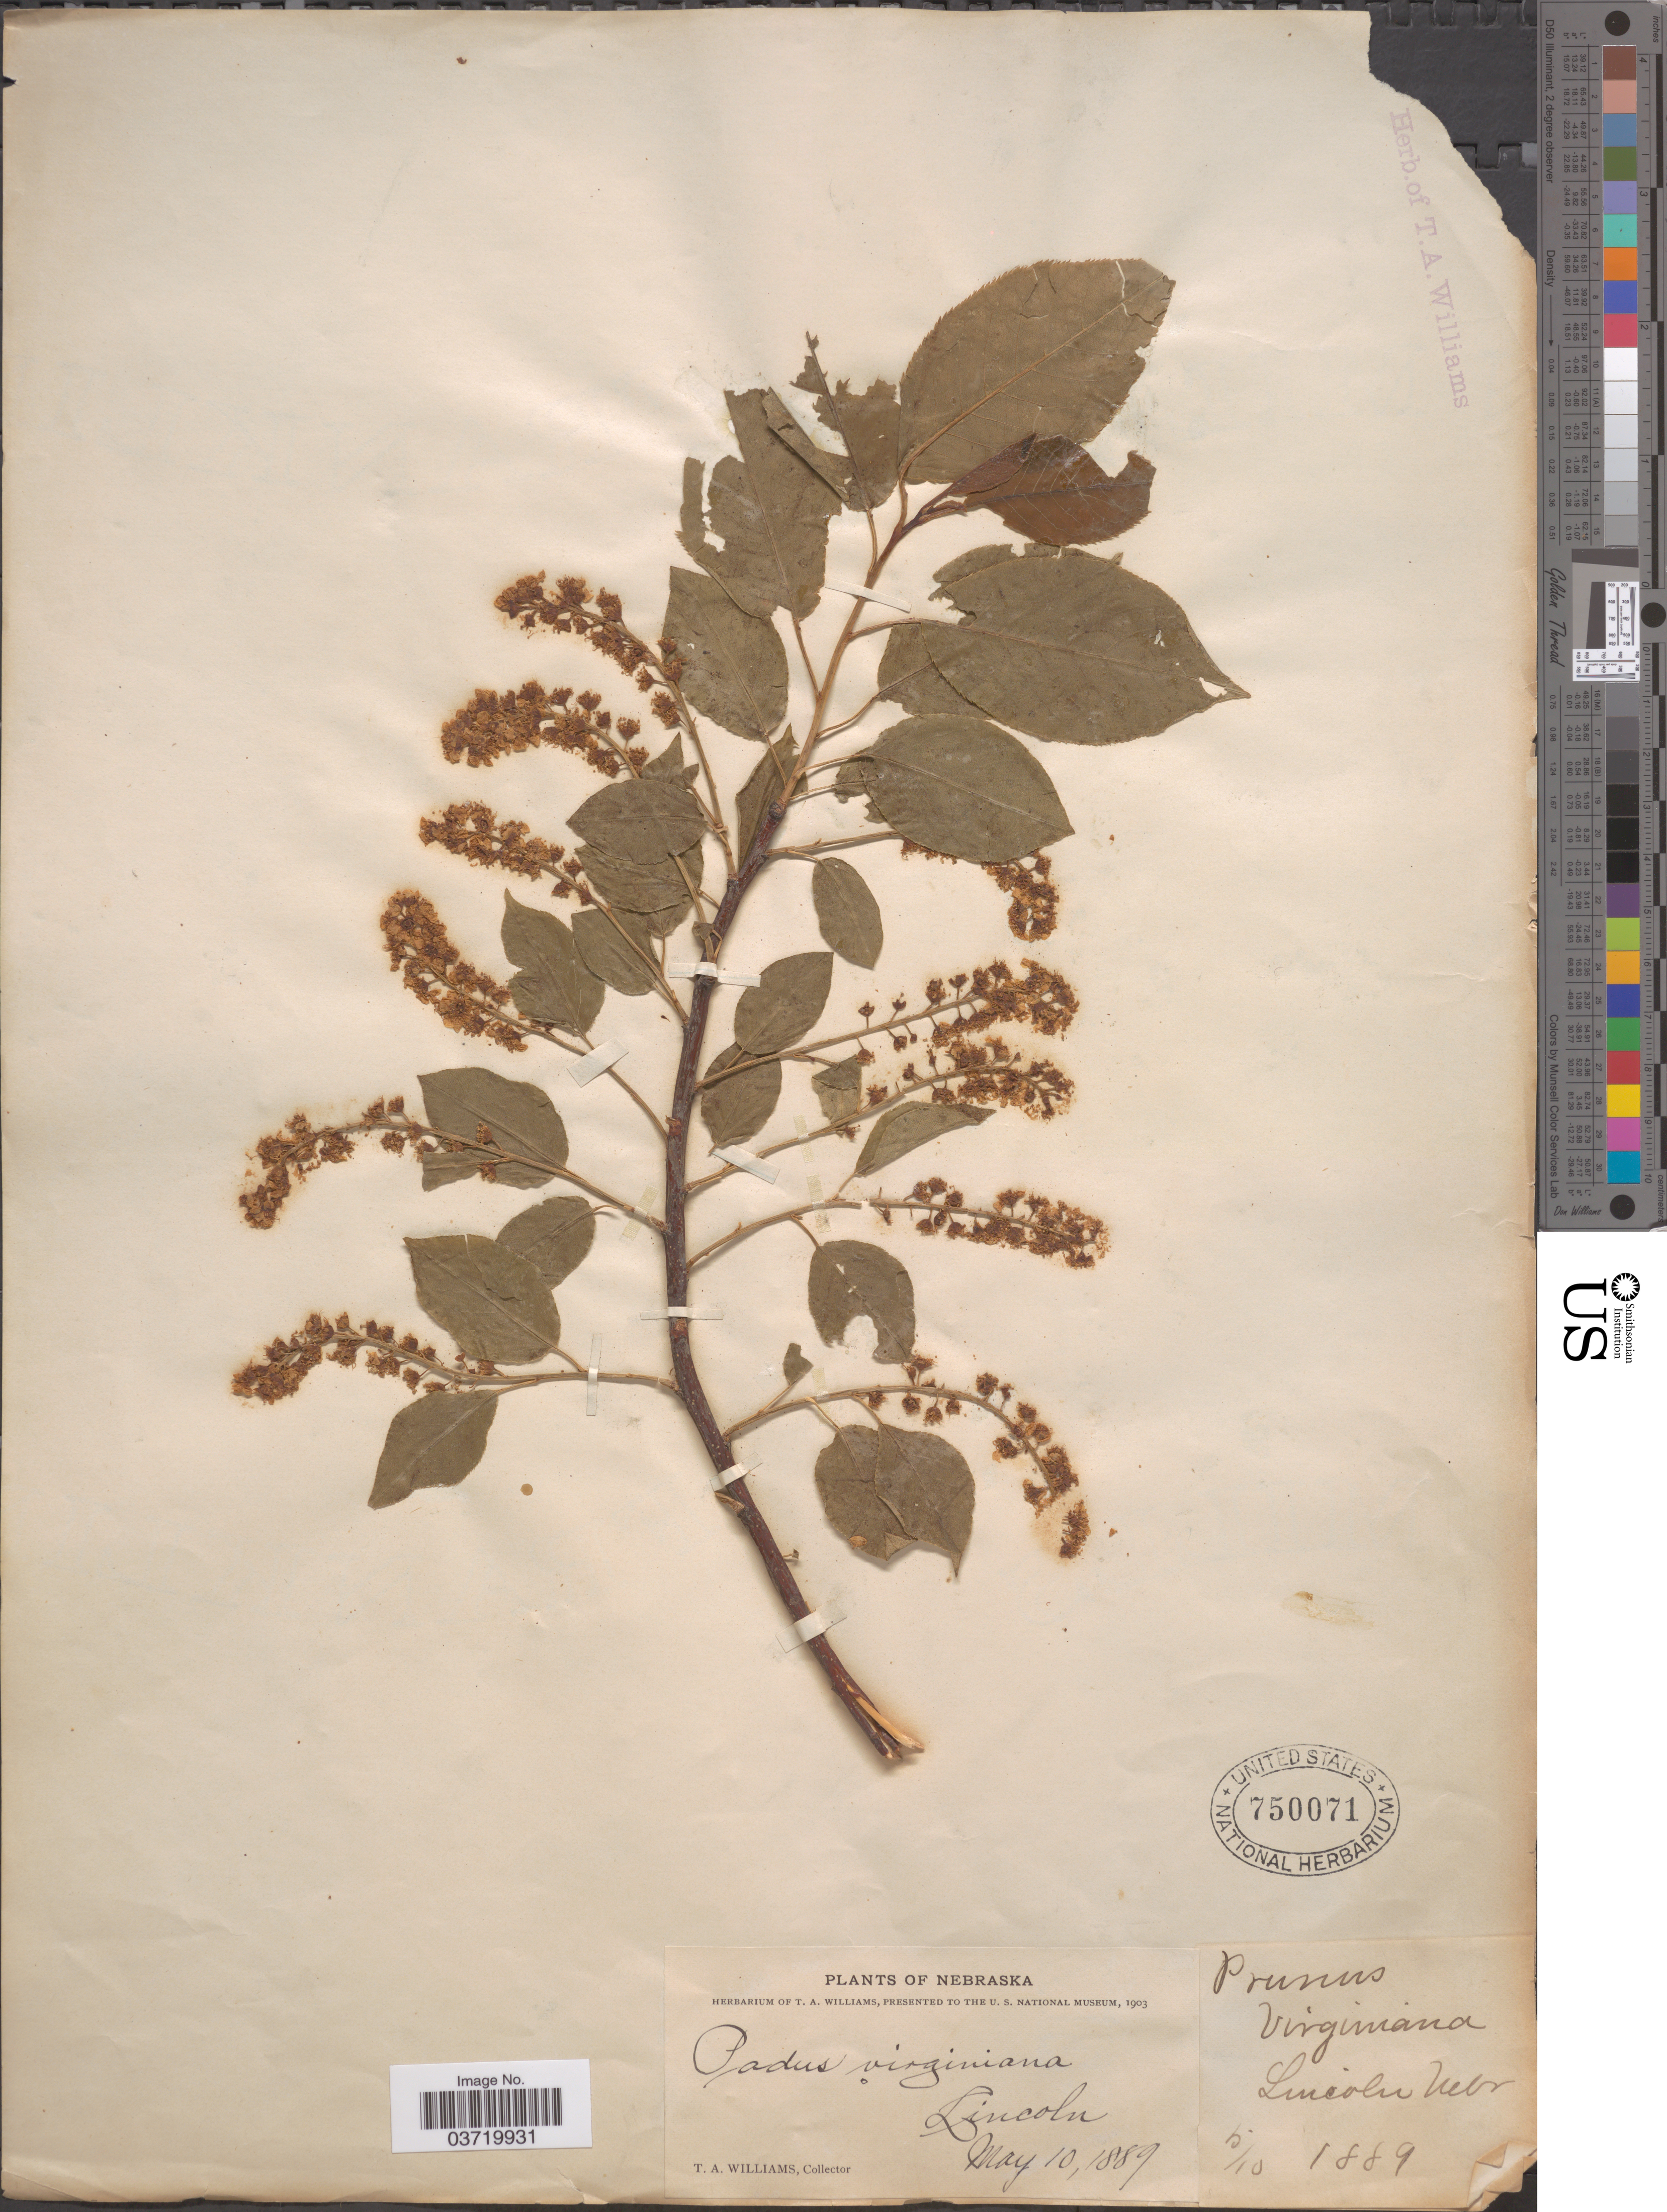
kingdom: Plantae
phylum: Tracheophyta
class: Magnoliopsida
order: Rosales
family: Rosaceae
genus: Prunus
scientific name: Prunus virginiana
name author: L.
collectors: T. Williams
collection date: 1889-05-10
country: United States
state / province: Nebraska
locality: Lincoln.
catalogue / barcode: US 750071